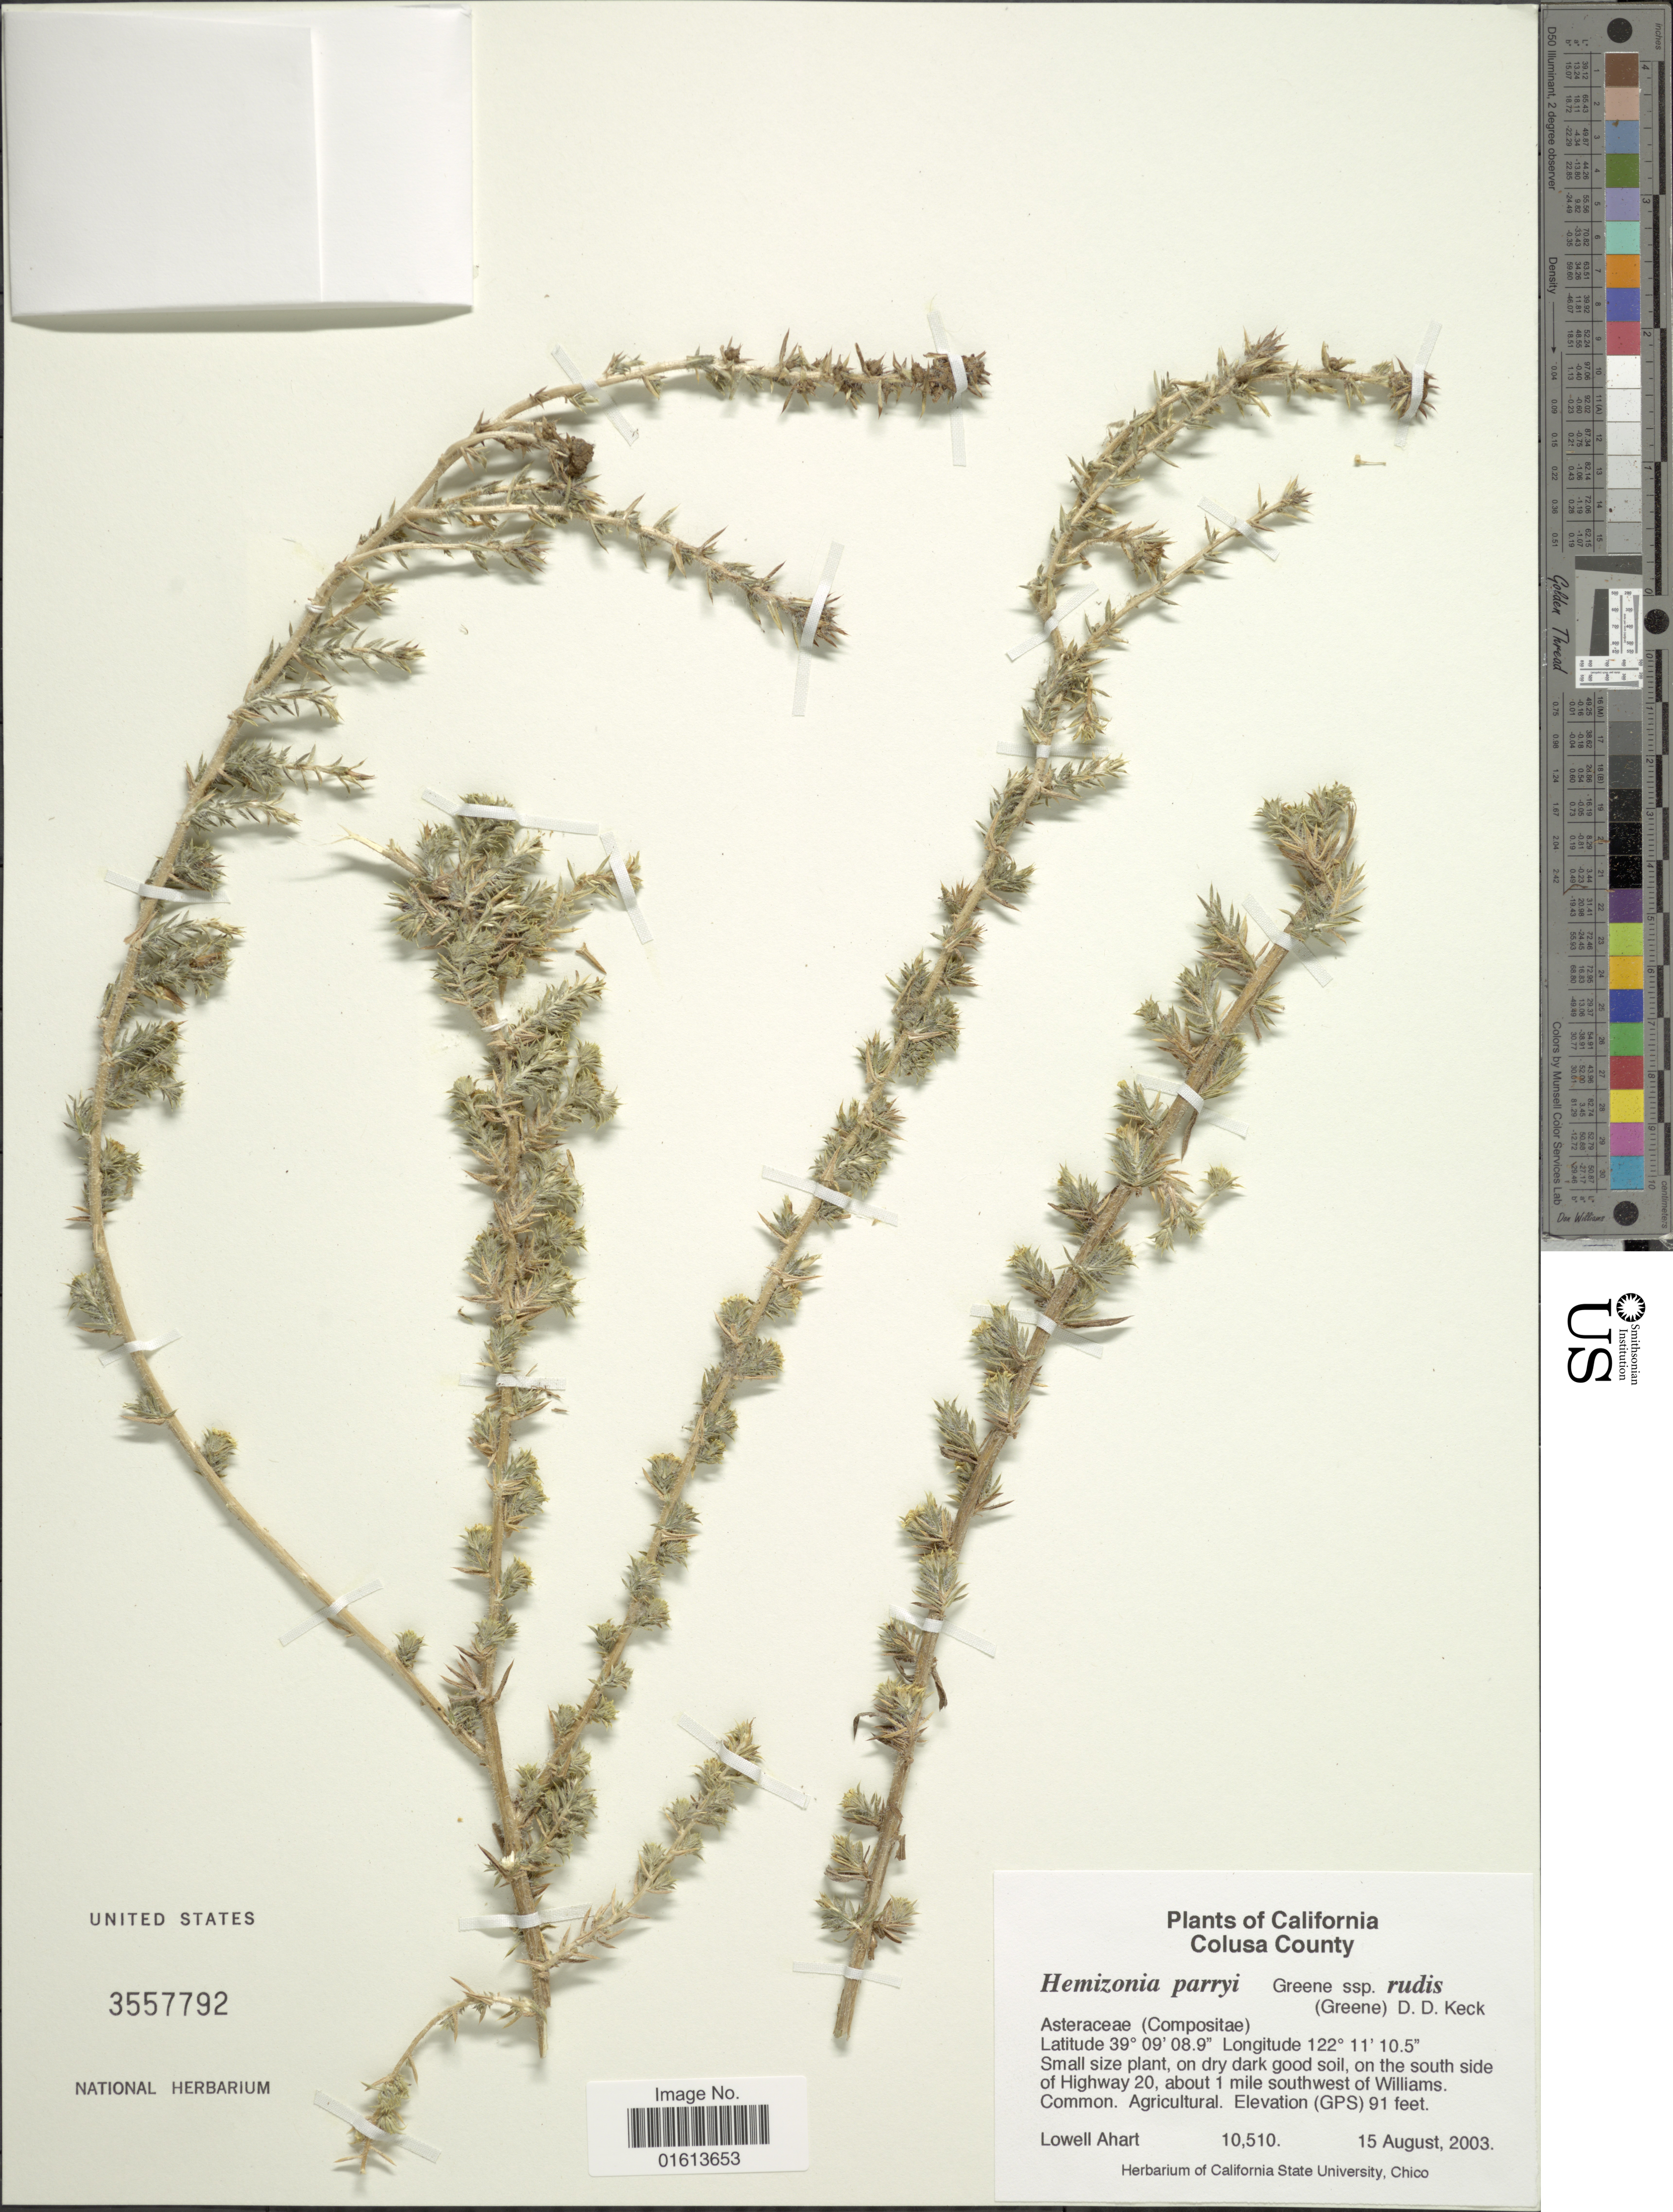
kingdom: Plantae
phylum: Tracheophyta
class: Magnoliopsida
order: Asterales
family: Asteraceae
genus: Centromadia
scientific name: Centromadia parryi subsp. parryi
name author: (Greene) Greene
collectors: L. Ahart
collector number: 10510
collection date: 2003-08-15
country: United States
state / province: California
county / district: Colusa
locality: California. Colusa County. on the south side of Highway 20, about 1 mile southwest of Williams.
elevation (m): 28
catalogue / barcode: US 3557792